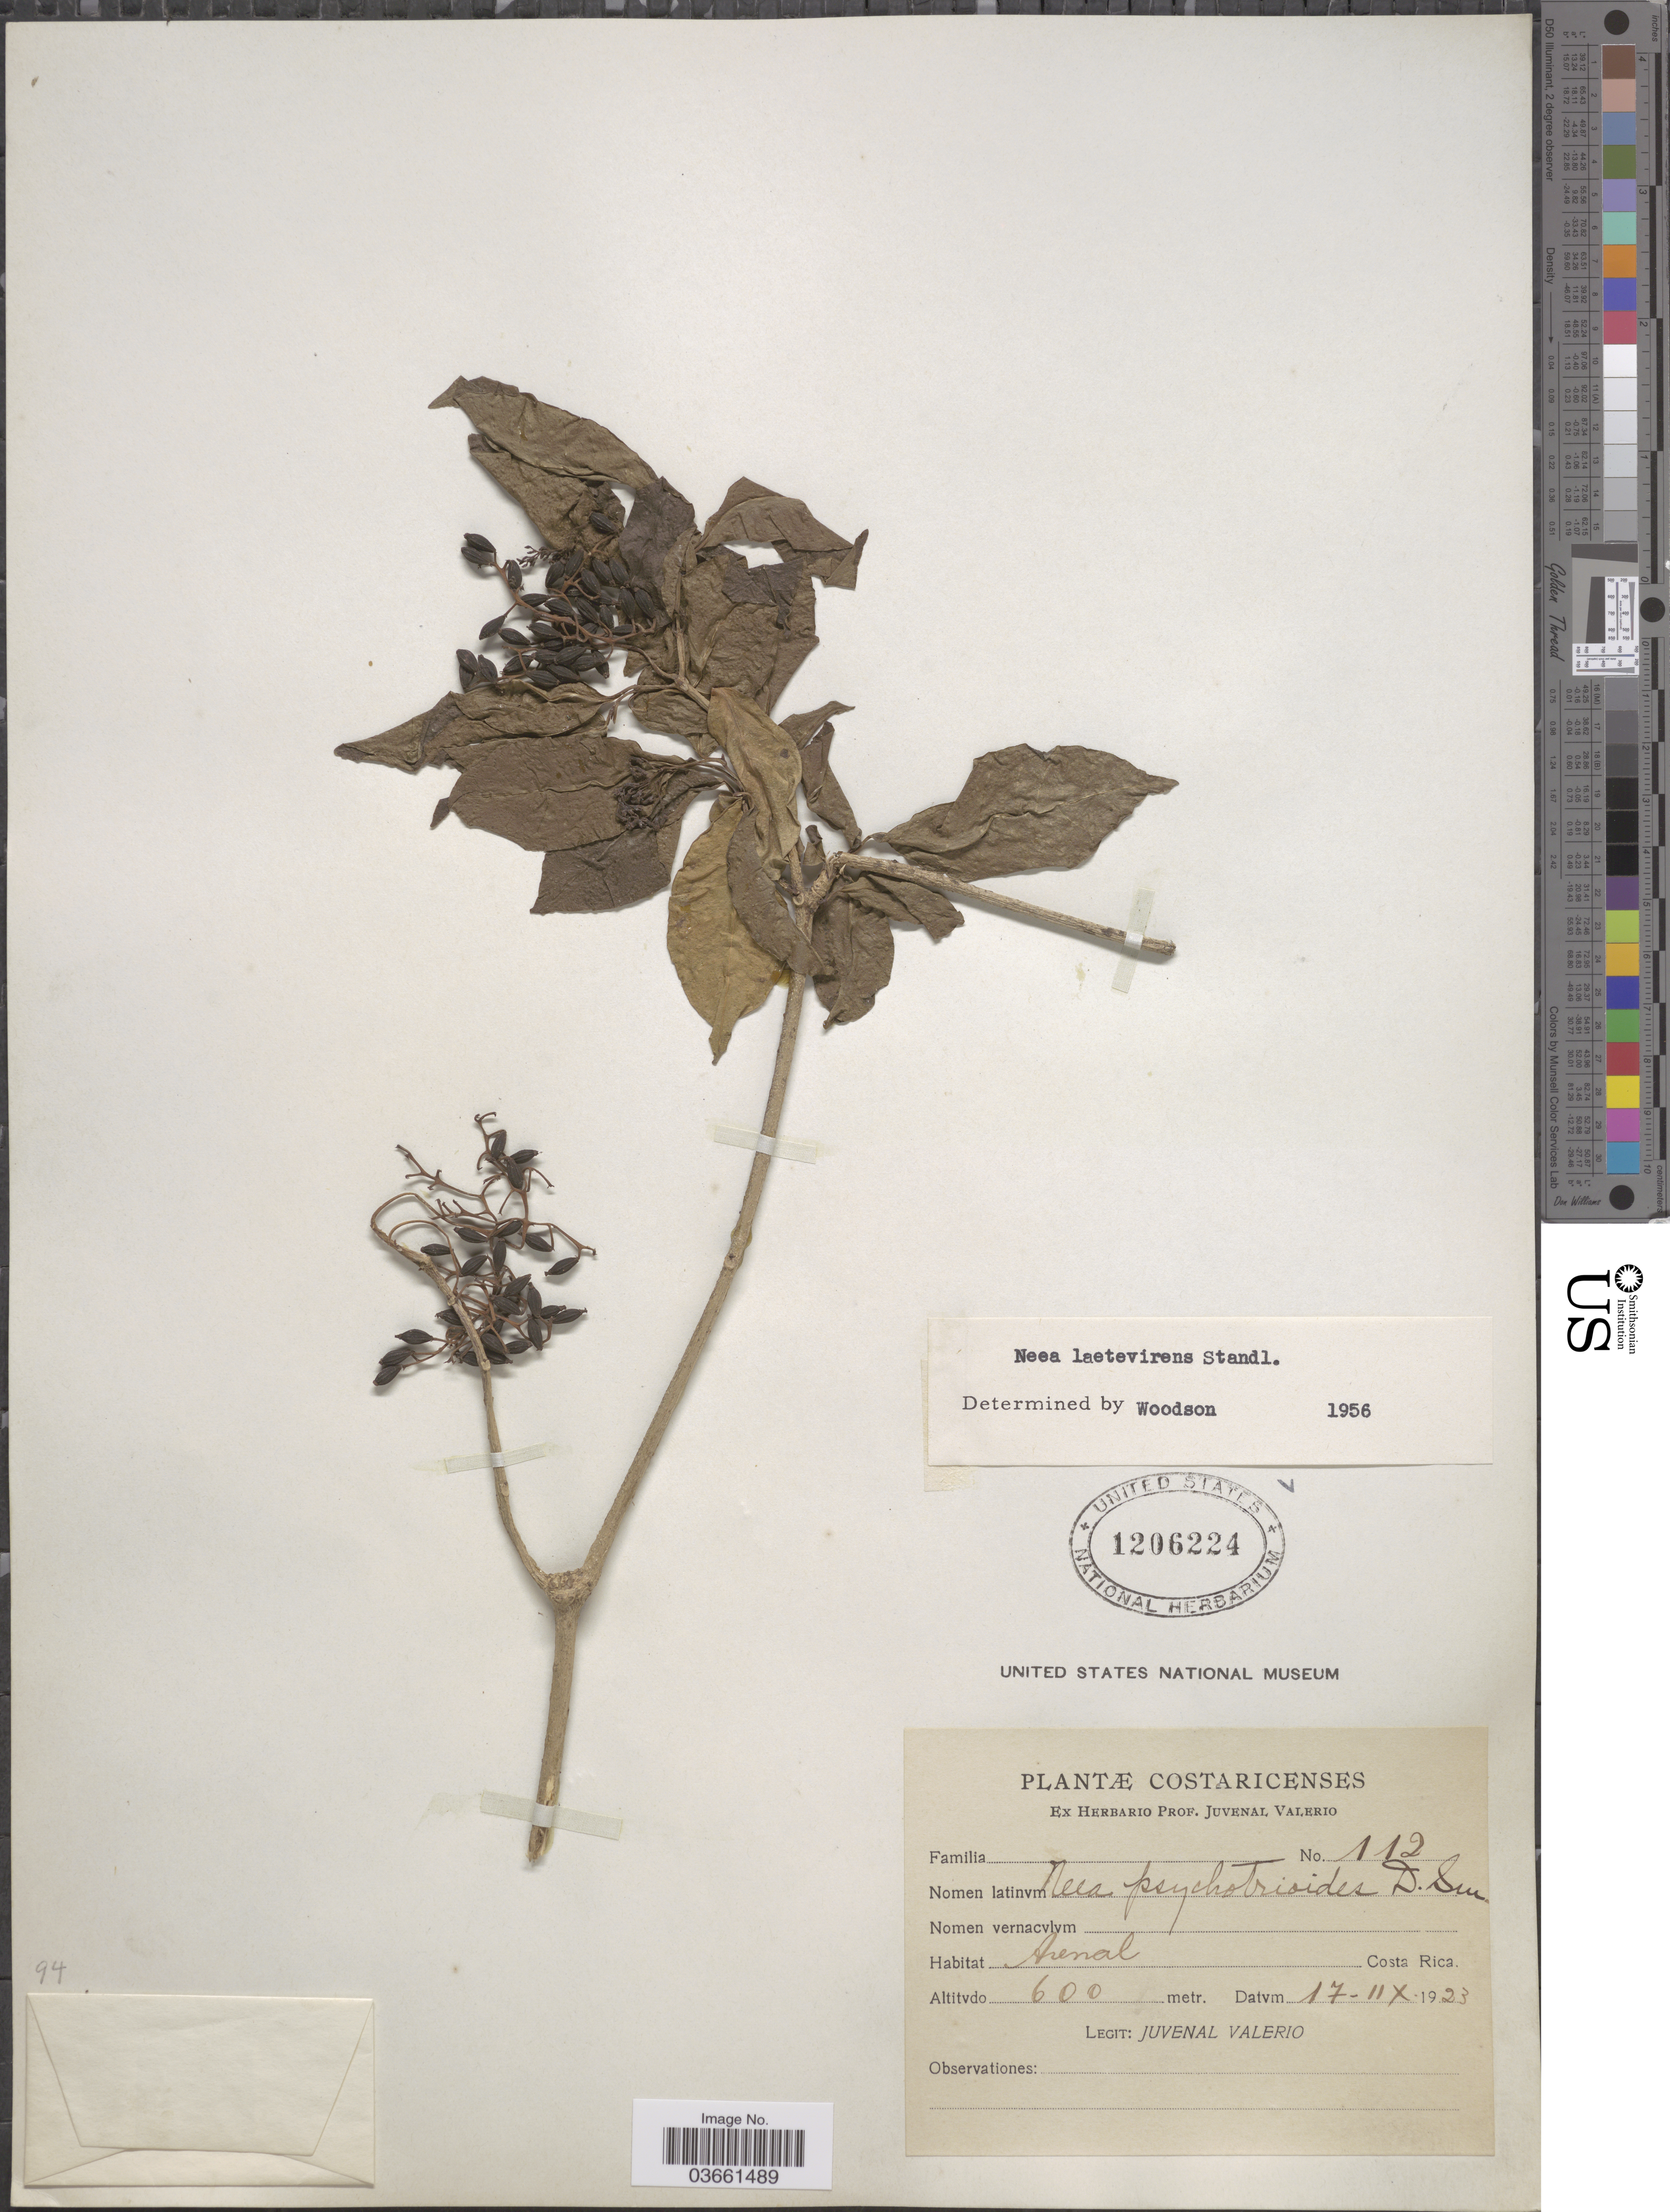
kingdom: Plantae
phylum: Tracheophyta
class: Magnoliopsida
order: Caryophyllales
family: Nyctaginaceae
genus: Neea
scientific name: Neea laetevirens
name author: Standl.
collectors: J. Valerio R.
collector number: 112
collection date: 1923-12-17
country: Costa Rica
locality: Arenal.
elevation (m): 600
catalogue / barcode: US 1206224